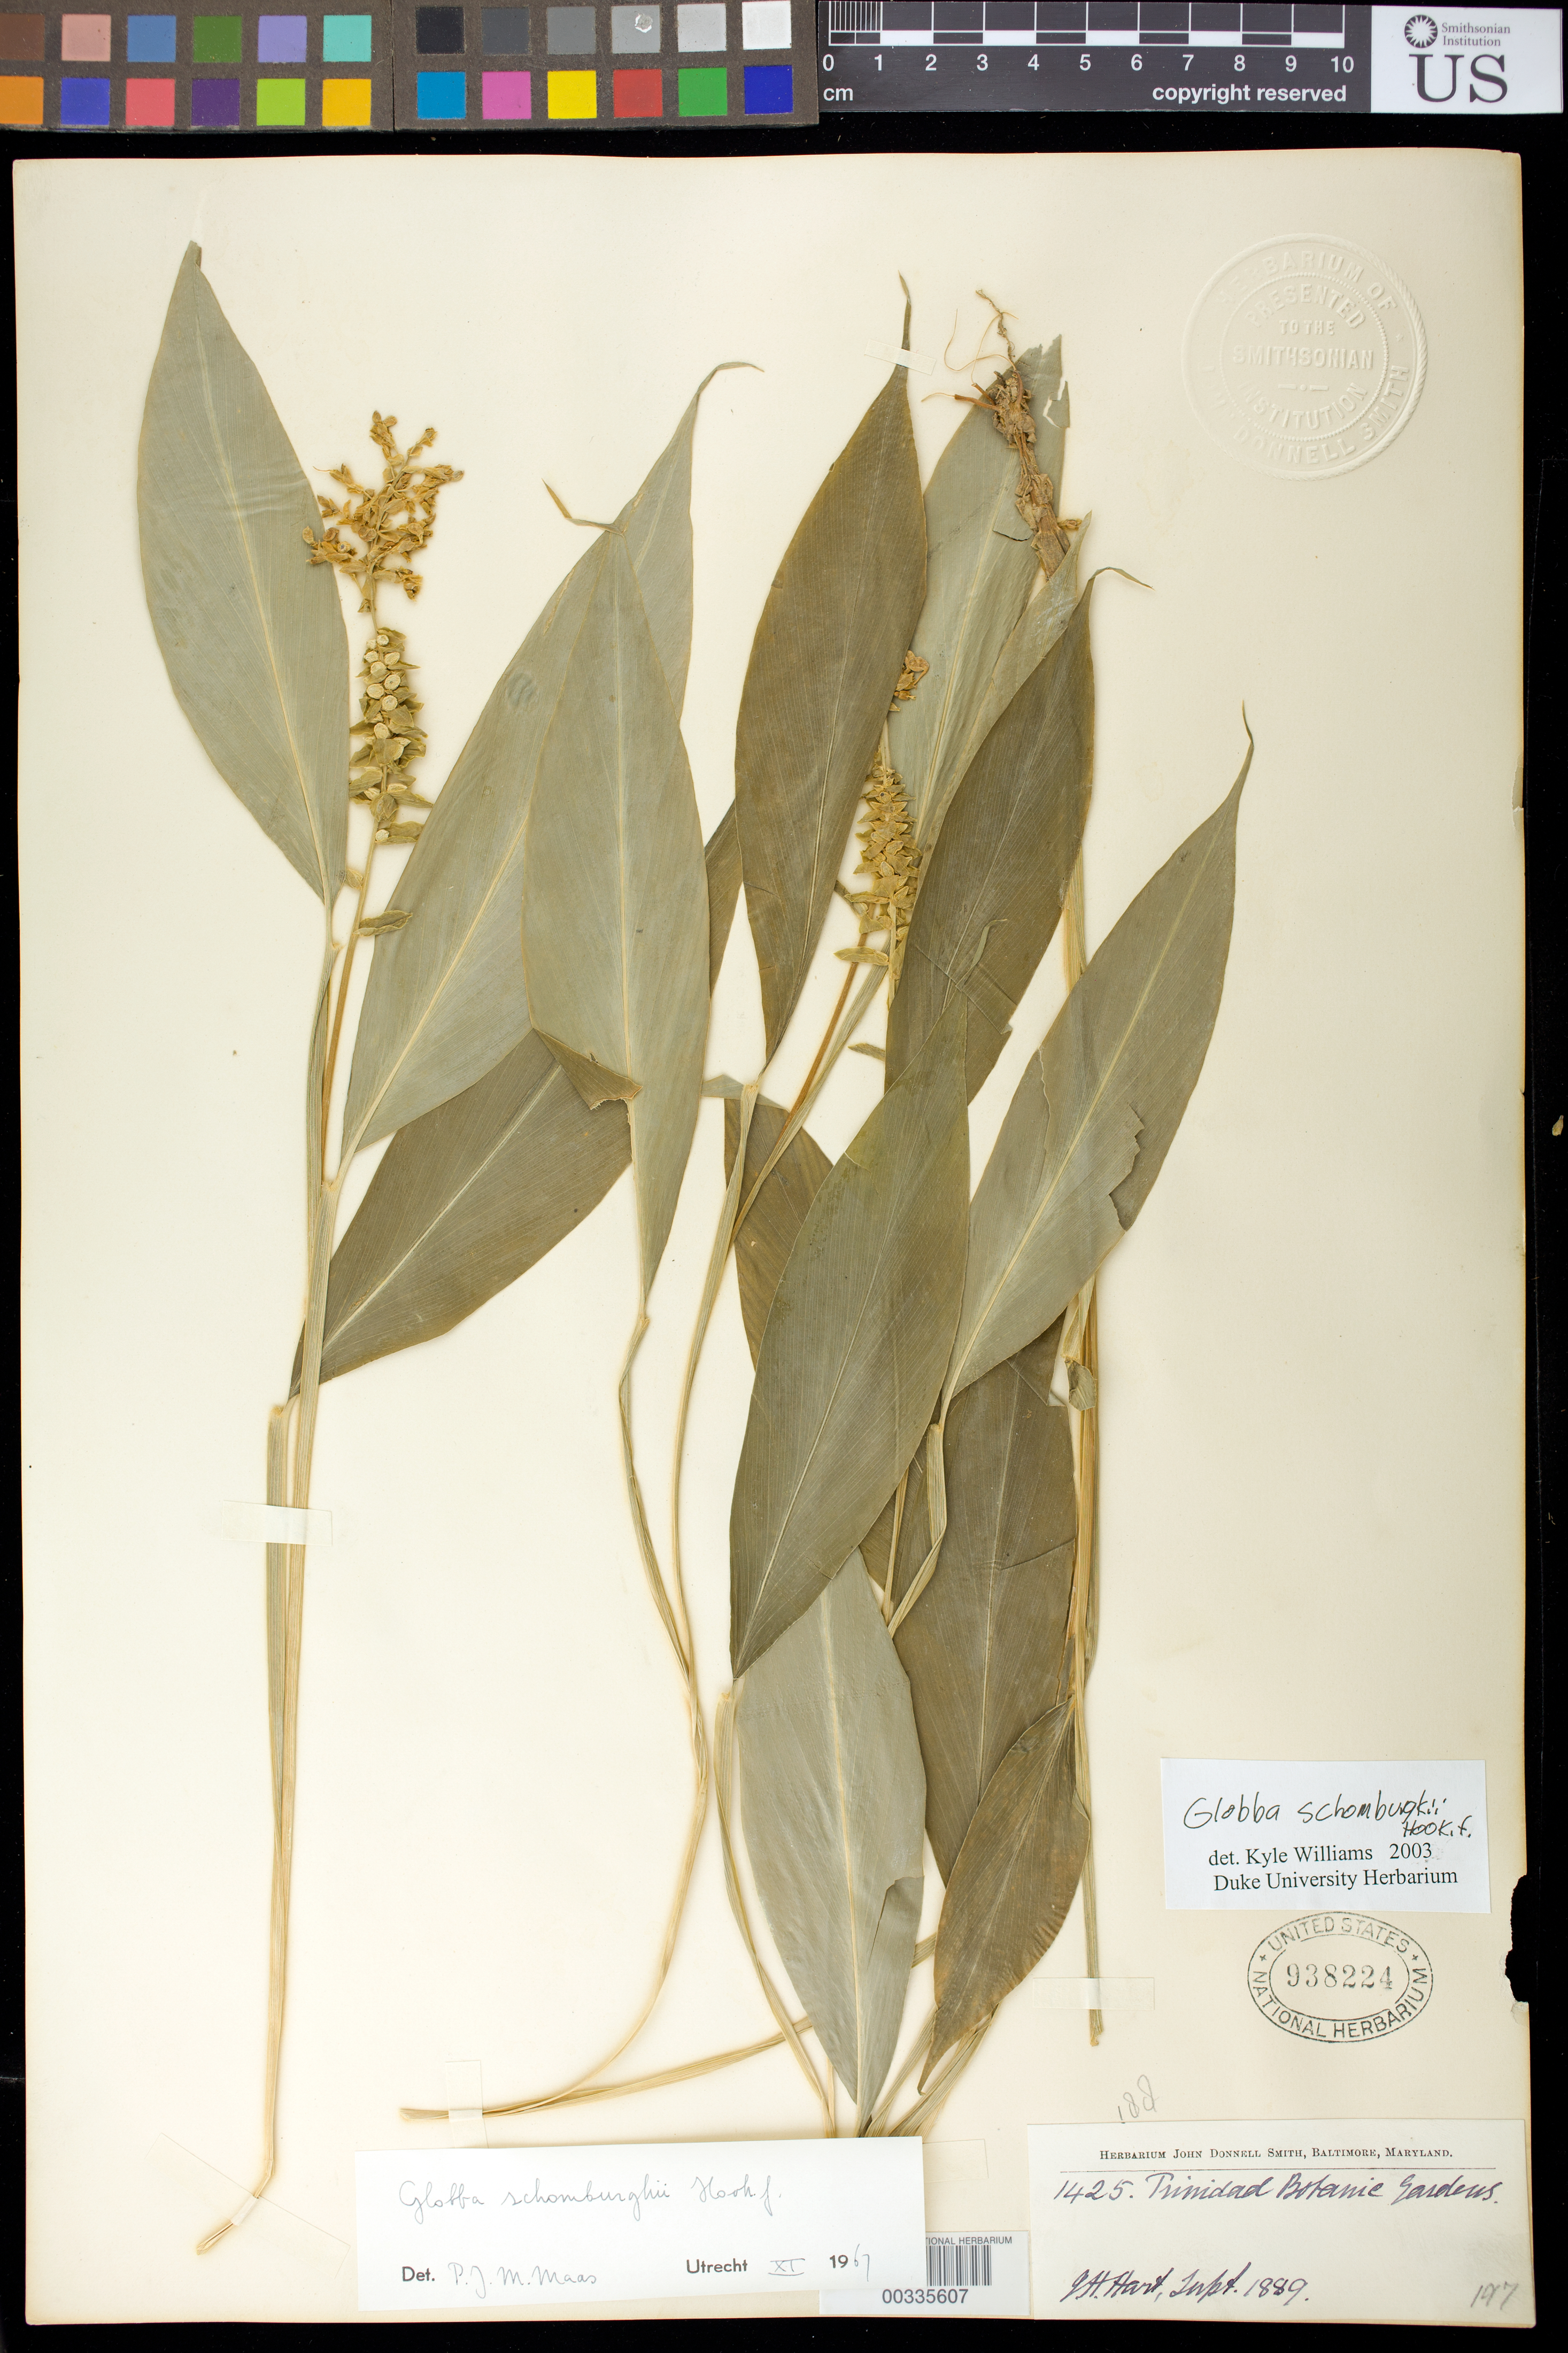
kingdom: Plantae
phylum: Tracheophyta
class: Liliopsida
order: Zingiberales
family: Zingiberaceae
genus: Globba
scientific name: Globba schomburgkii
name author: Hook. f.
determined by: Maas, Paul J. M.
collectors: J. H. Hart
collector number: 1425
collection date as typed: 1889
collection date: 1889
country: Trinidad and Tobago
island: Trinidad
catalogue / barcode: US 938224